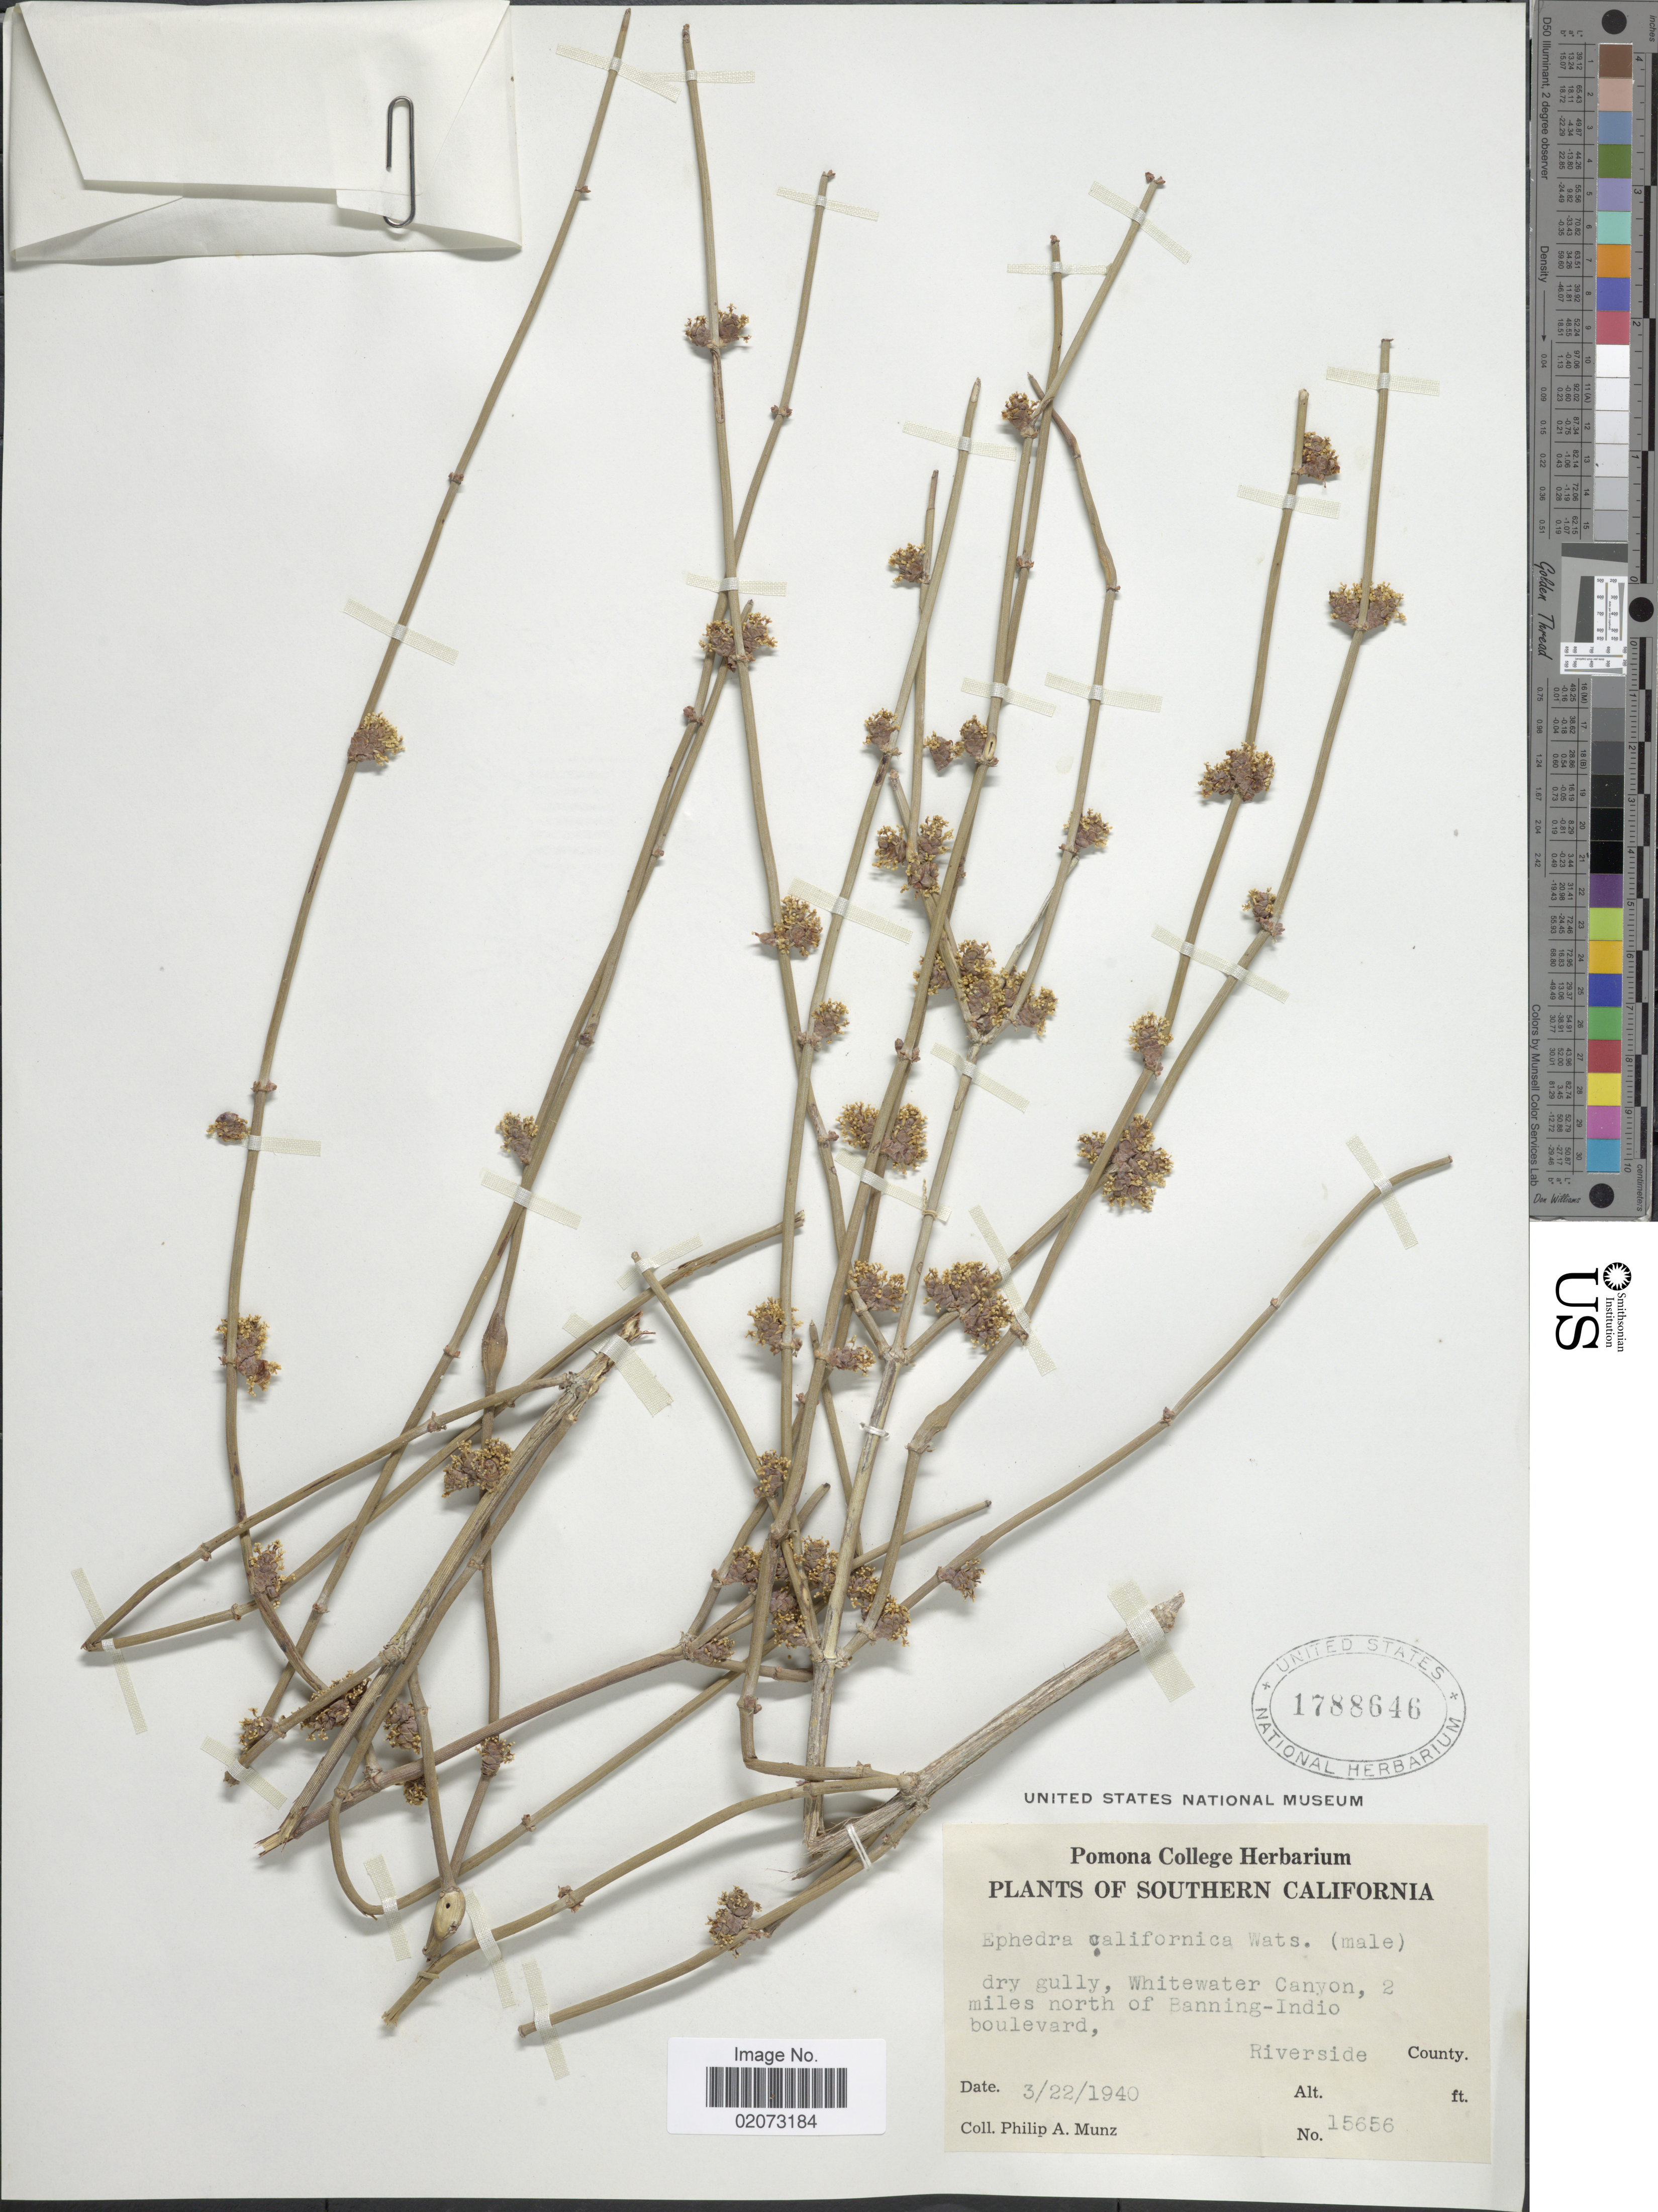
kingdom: Plantae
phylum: Tracheophyta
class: Gnetopsida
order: Ephedrales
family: Ephedraceae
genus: Ephedra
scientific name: Ephedra californica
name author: S. Watson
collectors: P. A. Munz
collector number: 15656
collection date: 1940-03-22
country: United States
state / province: California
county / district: Riverside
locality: Southern California. Whitewater Canyon, 2 miles north of Banning-Indio boulevard, Riverside County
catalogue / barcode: US 1788646